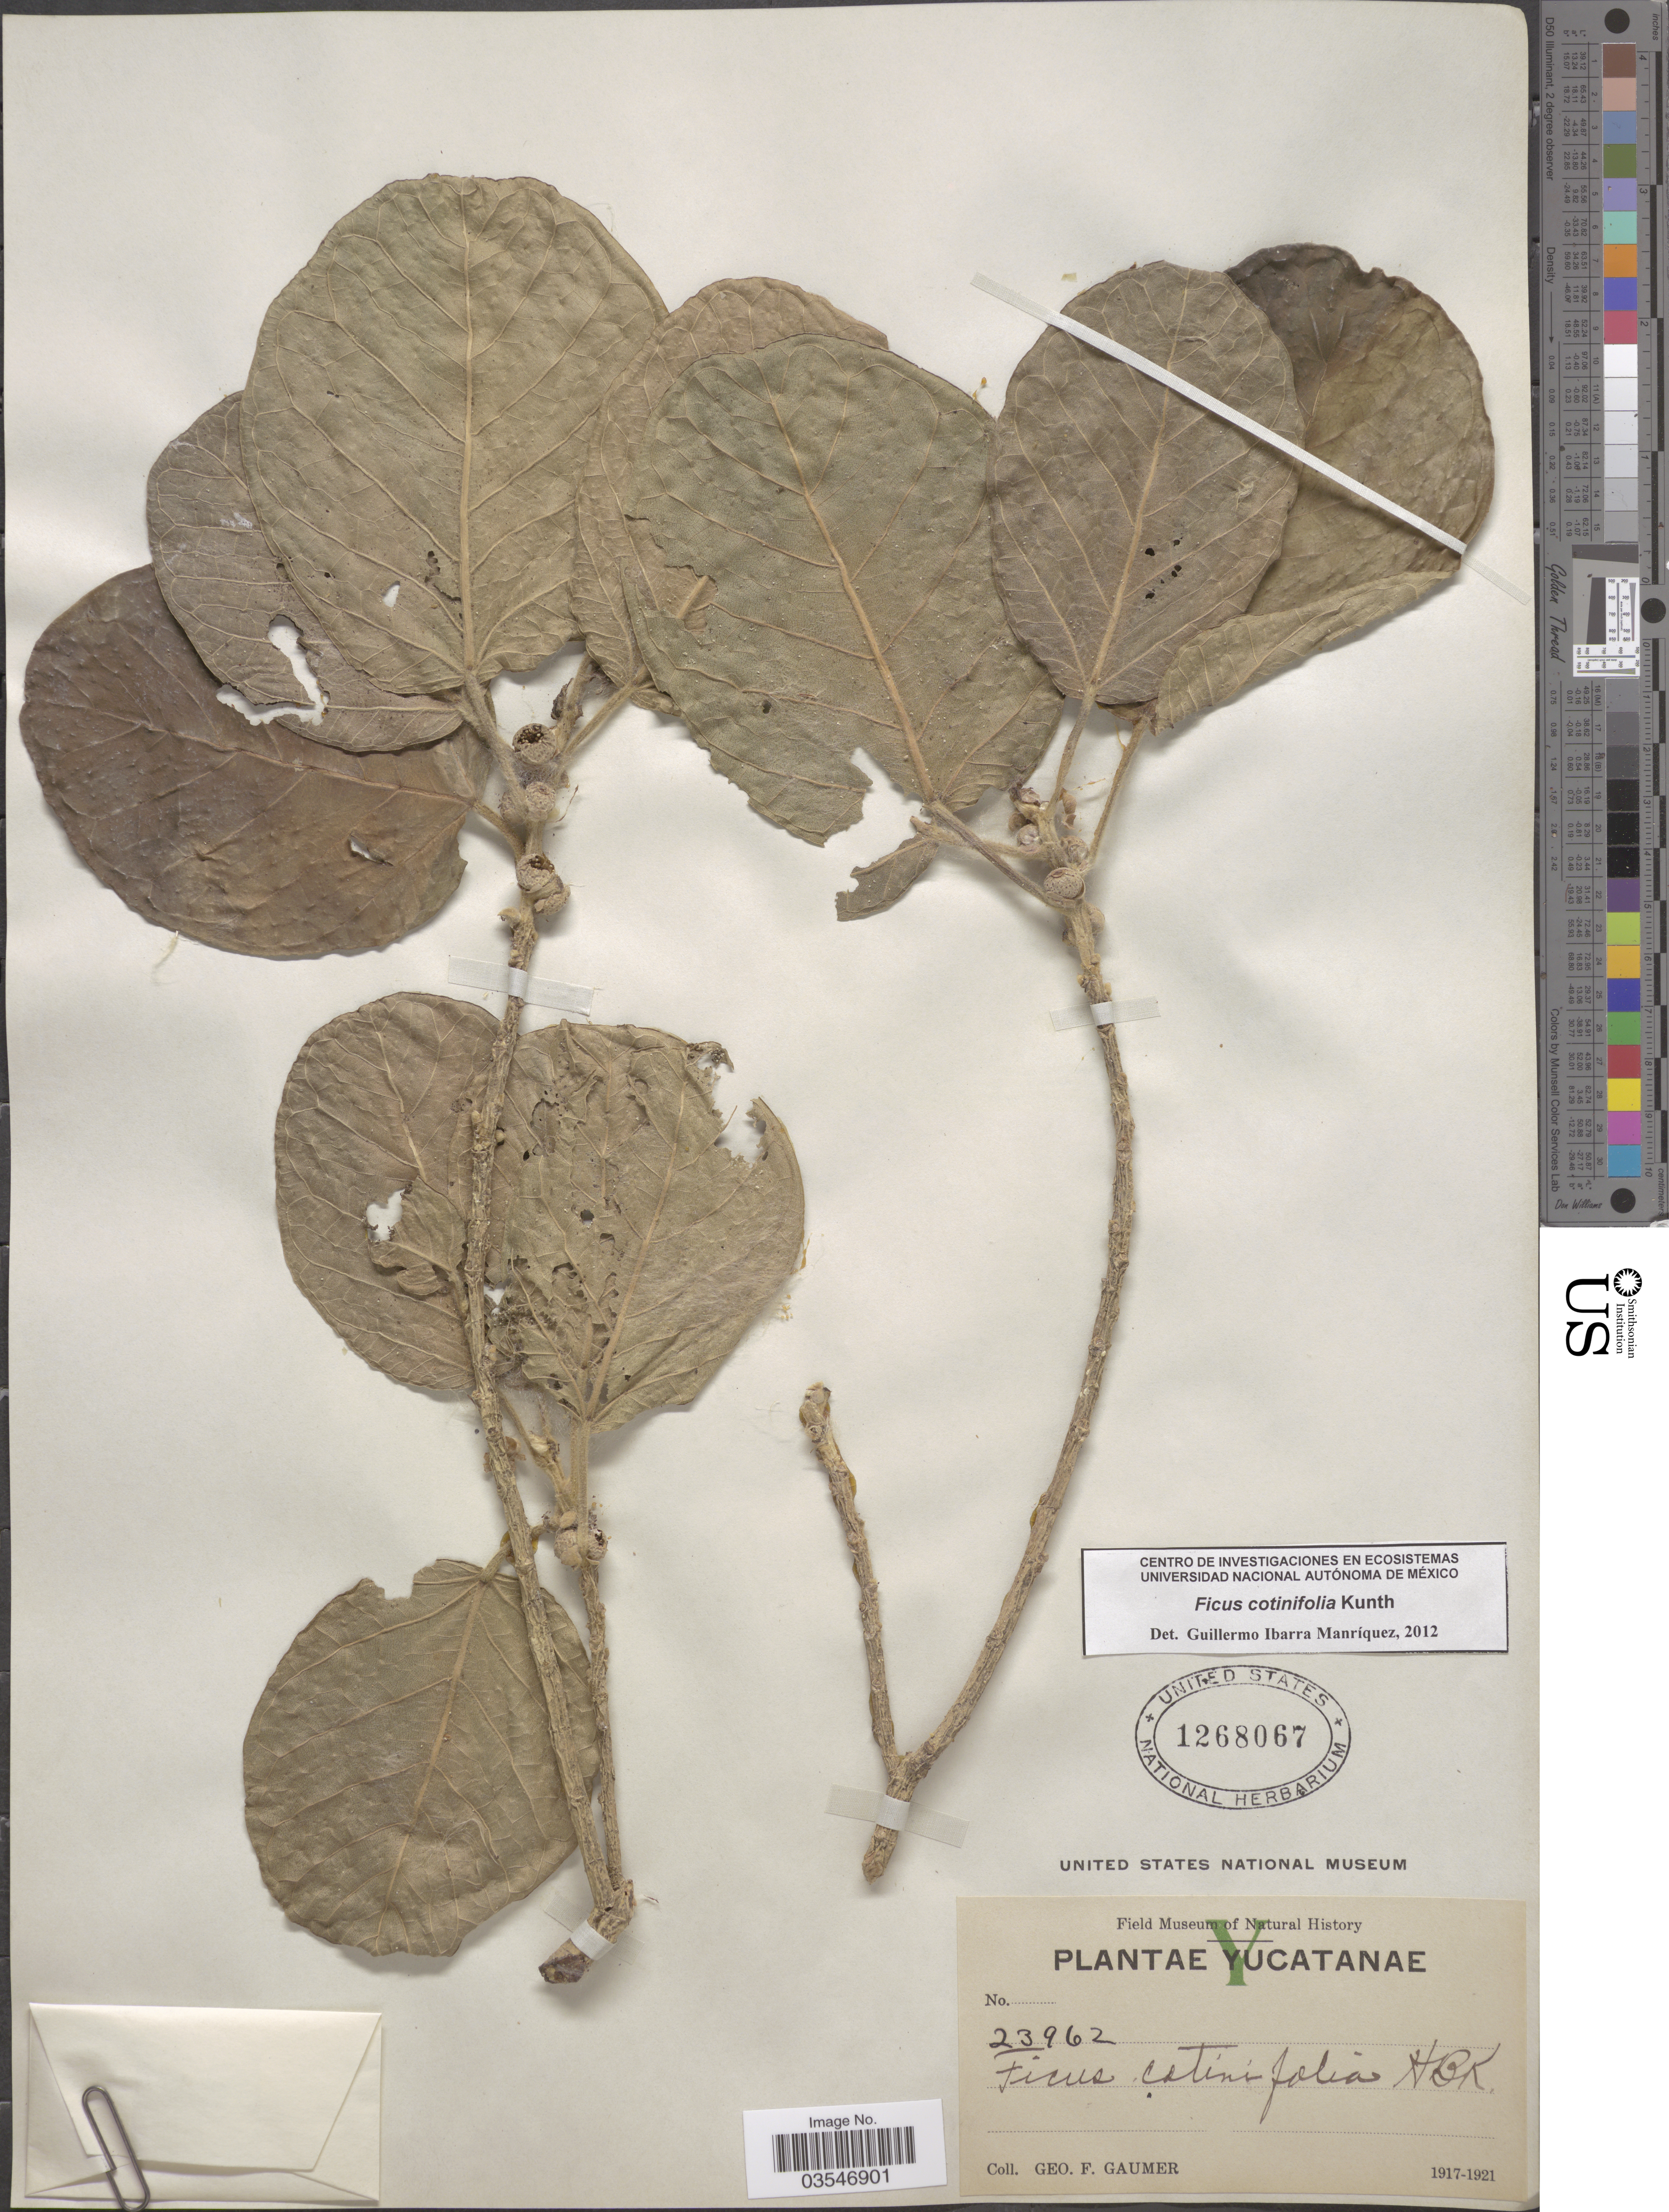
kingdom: Plantae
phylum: Tracheophyta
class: Magnoliopsida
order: Rosales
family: Moraceae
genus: Ficus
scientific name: Ficus cotinifolia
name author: Kunth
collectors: G. F. Gaumer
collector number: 23962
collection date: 1917/1921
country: Mexico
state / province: Yucatán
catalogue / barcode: US 1268067